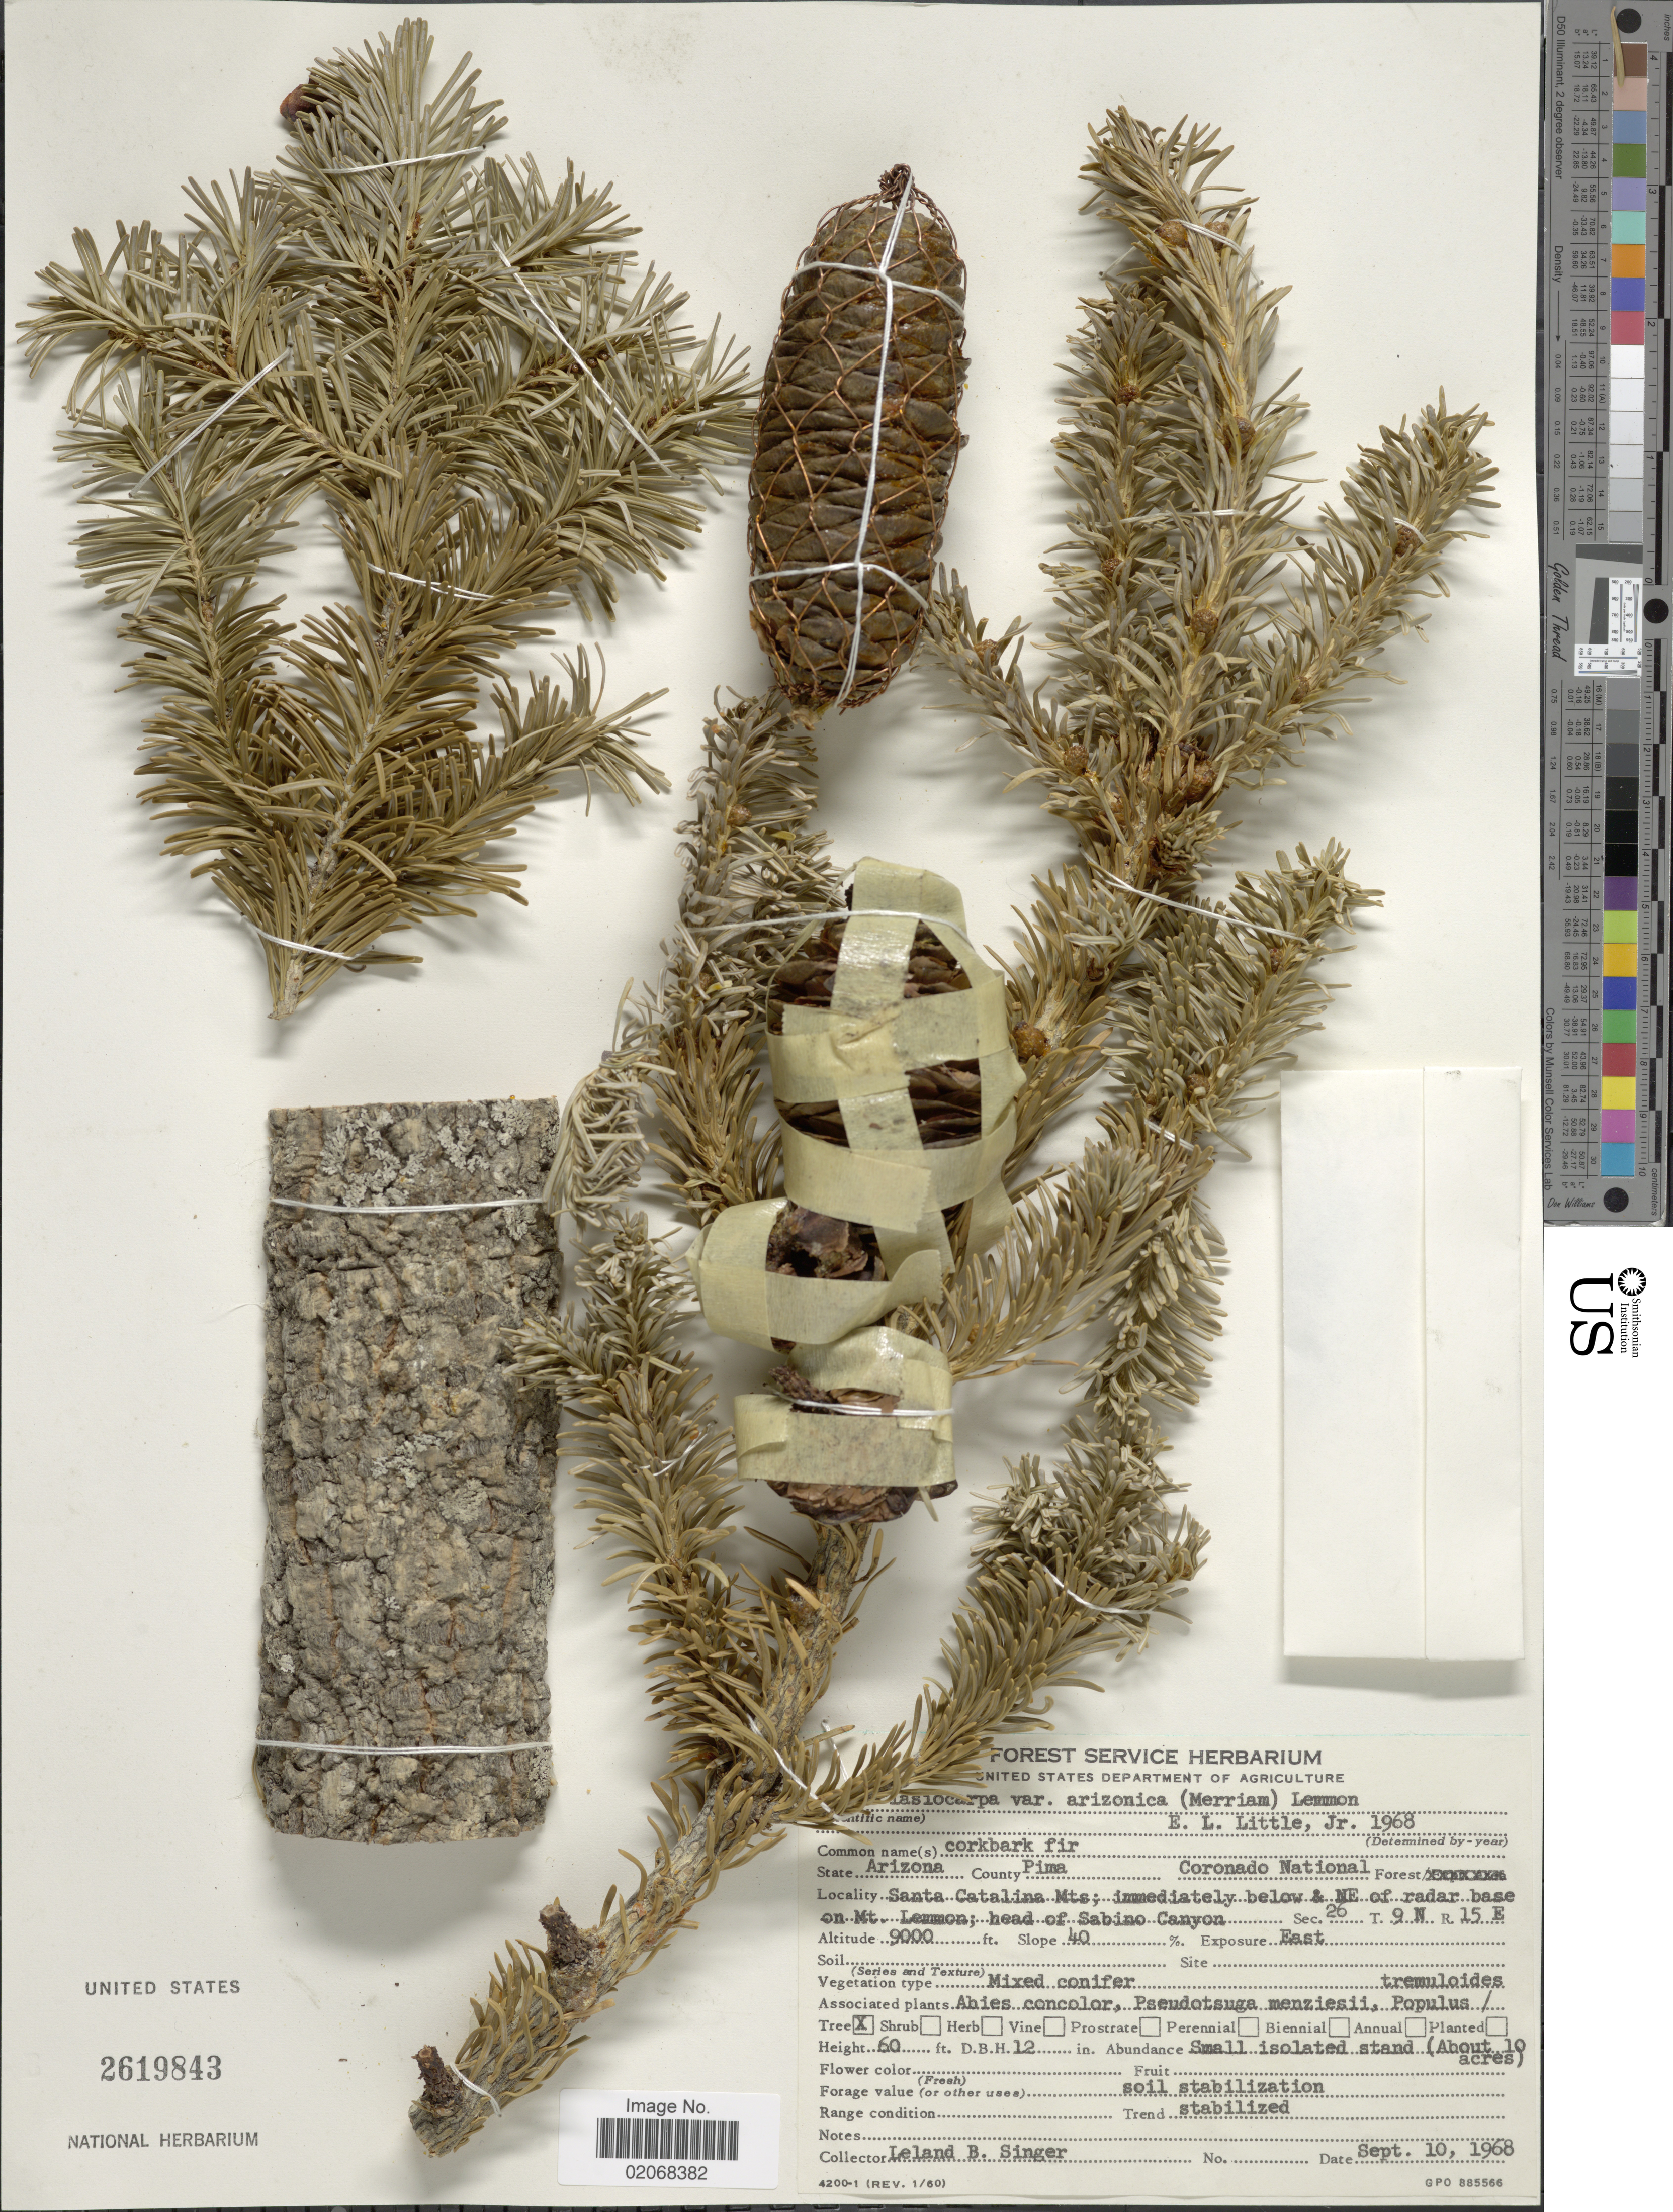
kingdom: Plantae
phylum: Tracheophyta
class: Pinopsida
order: Pinales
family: Pinaceae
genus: Abies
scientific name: Abies lasiocarpa var. arizonica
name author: (Merriam) Lemmon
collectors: L. Singer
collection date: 1968-09-10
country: United States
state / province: Arizona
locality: County Pima, Coronado National Forest, Santa Catalina Mts; immediateky below & NE of radar base on Mt Lemmon; head of Sabino Canyon, Sec. 26 T.9 N R. 15 E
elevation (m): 2743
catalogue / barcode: US 2619843